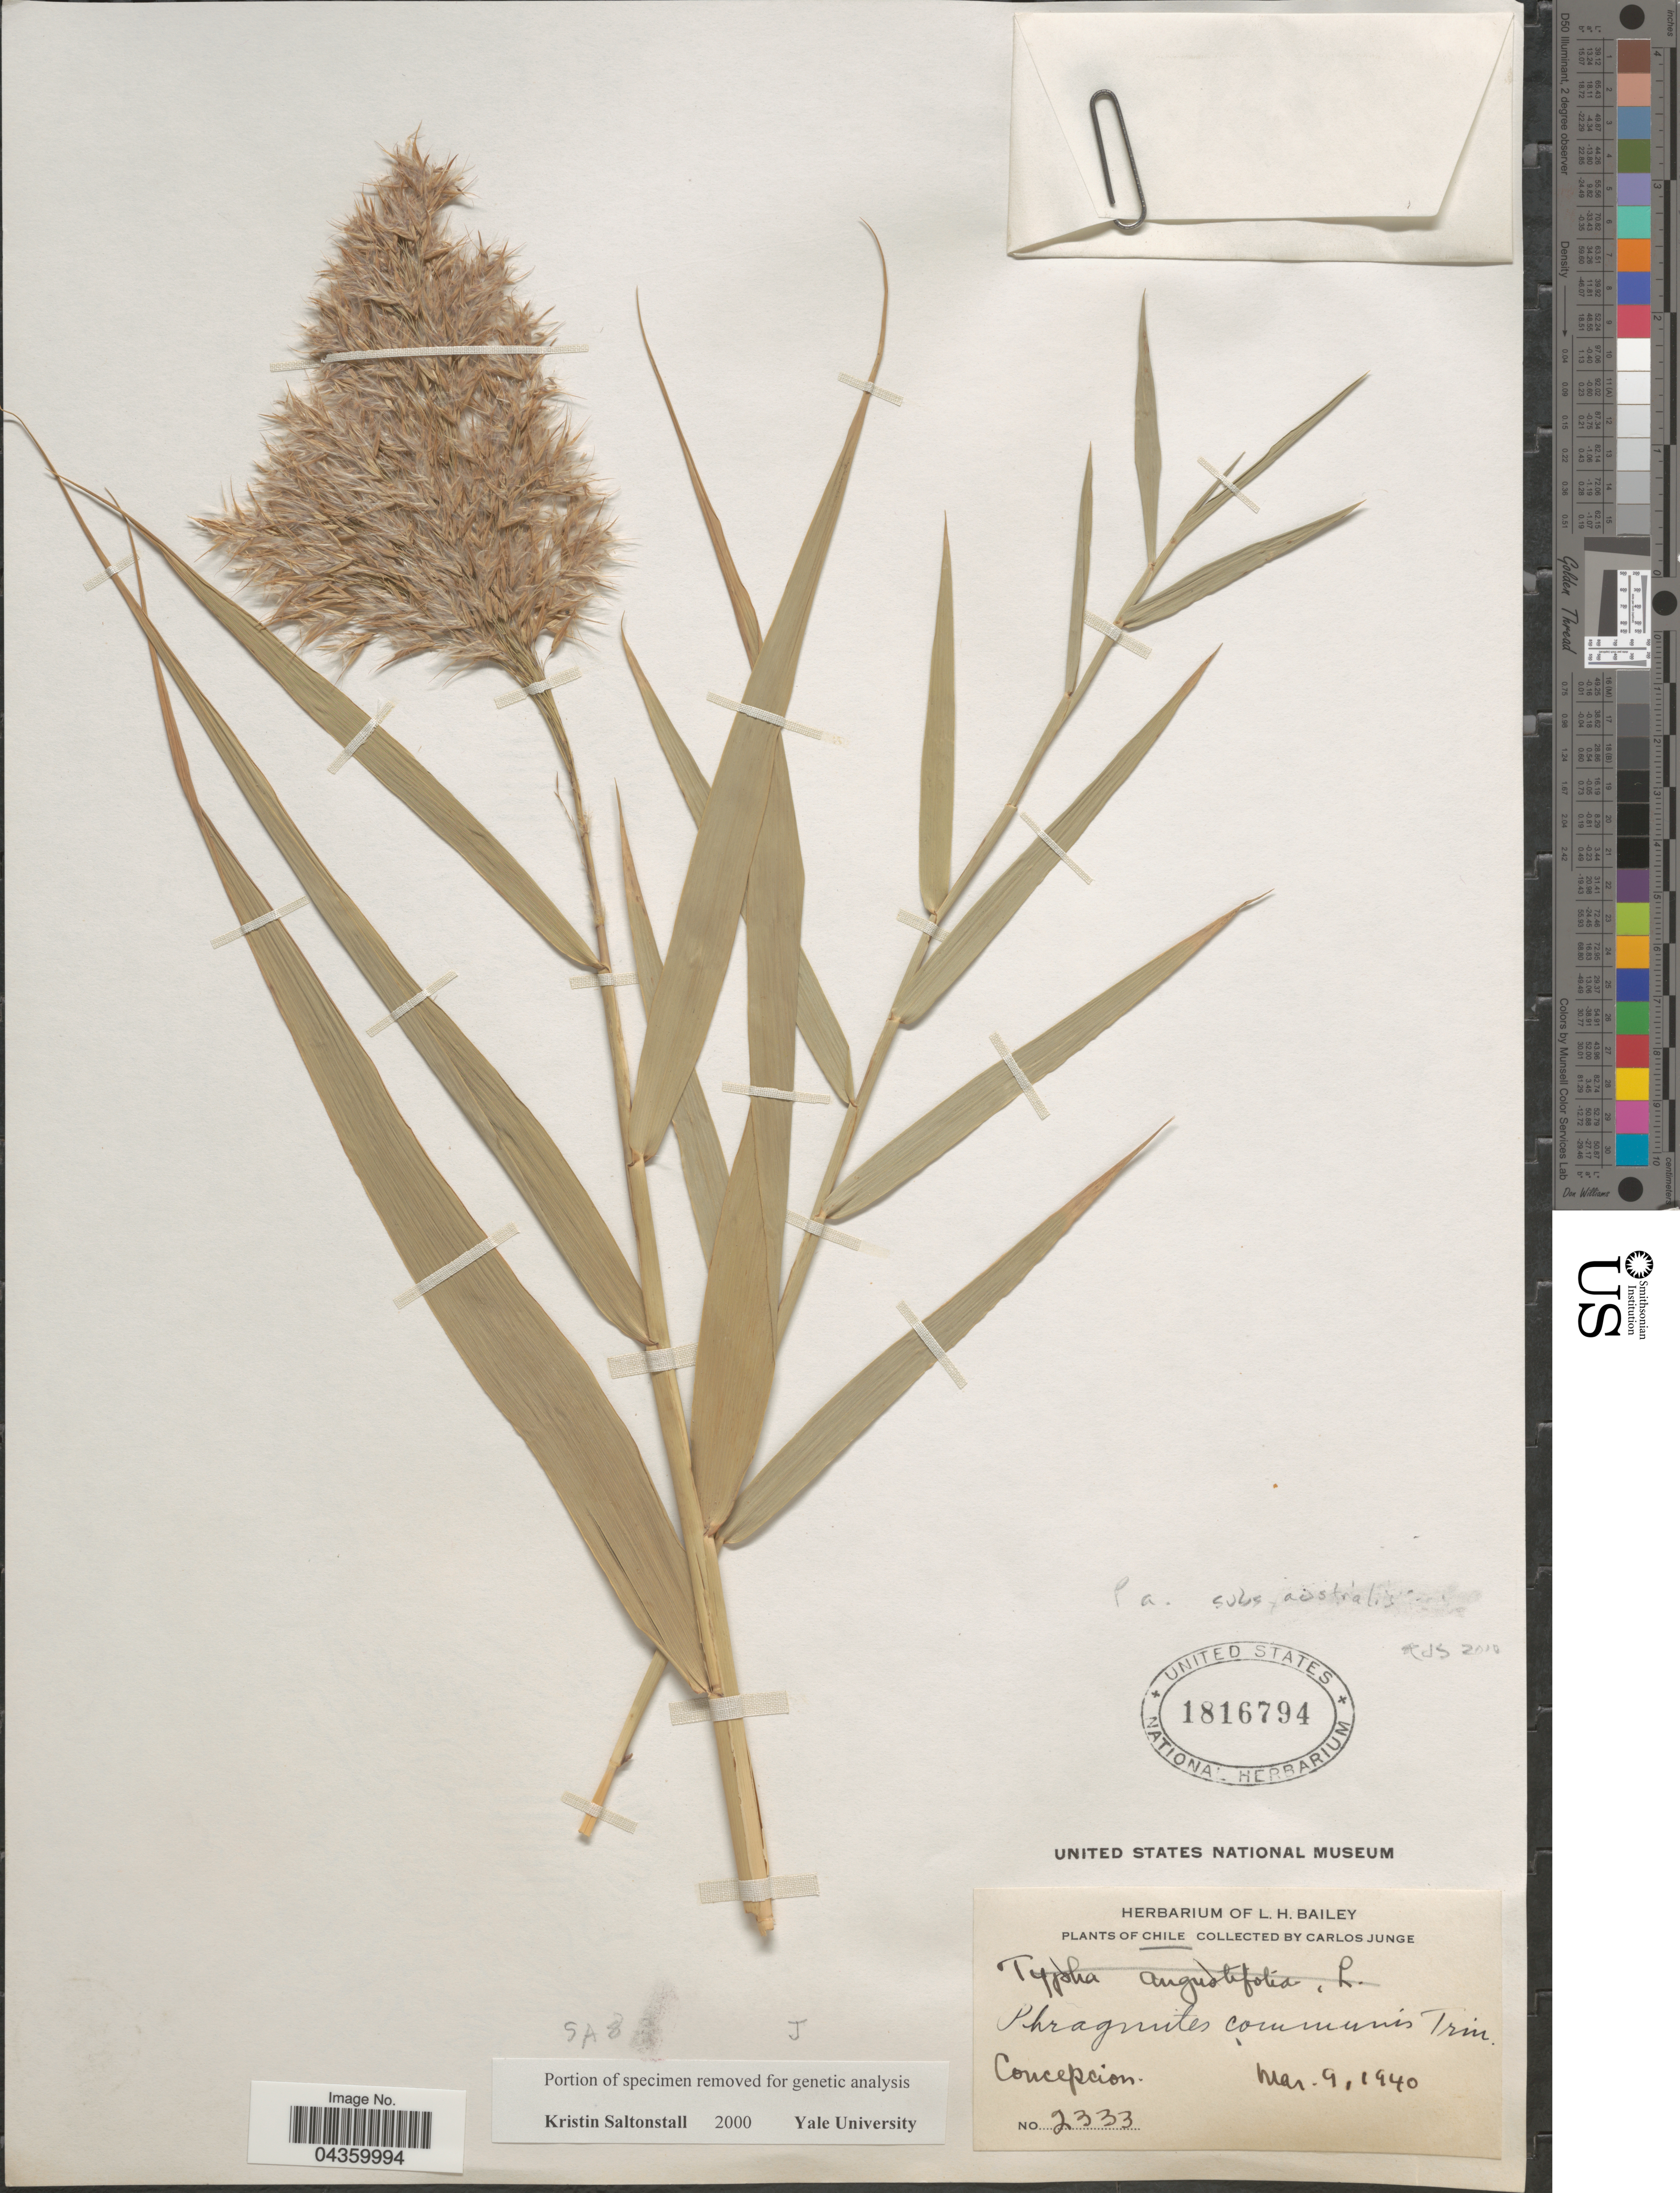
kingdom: Plantae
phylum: Tracheophyta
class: Liliopsida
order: Poales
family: Poaceae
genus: Phragmites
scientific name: Phragmites australis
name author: (Cav.) Trin. ex Steud.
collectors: C. Junge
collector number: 2333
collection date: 1940-03-09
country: Chile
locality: Concepcion.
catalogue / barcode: US 1816794